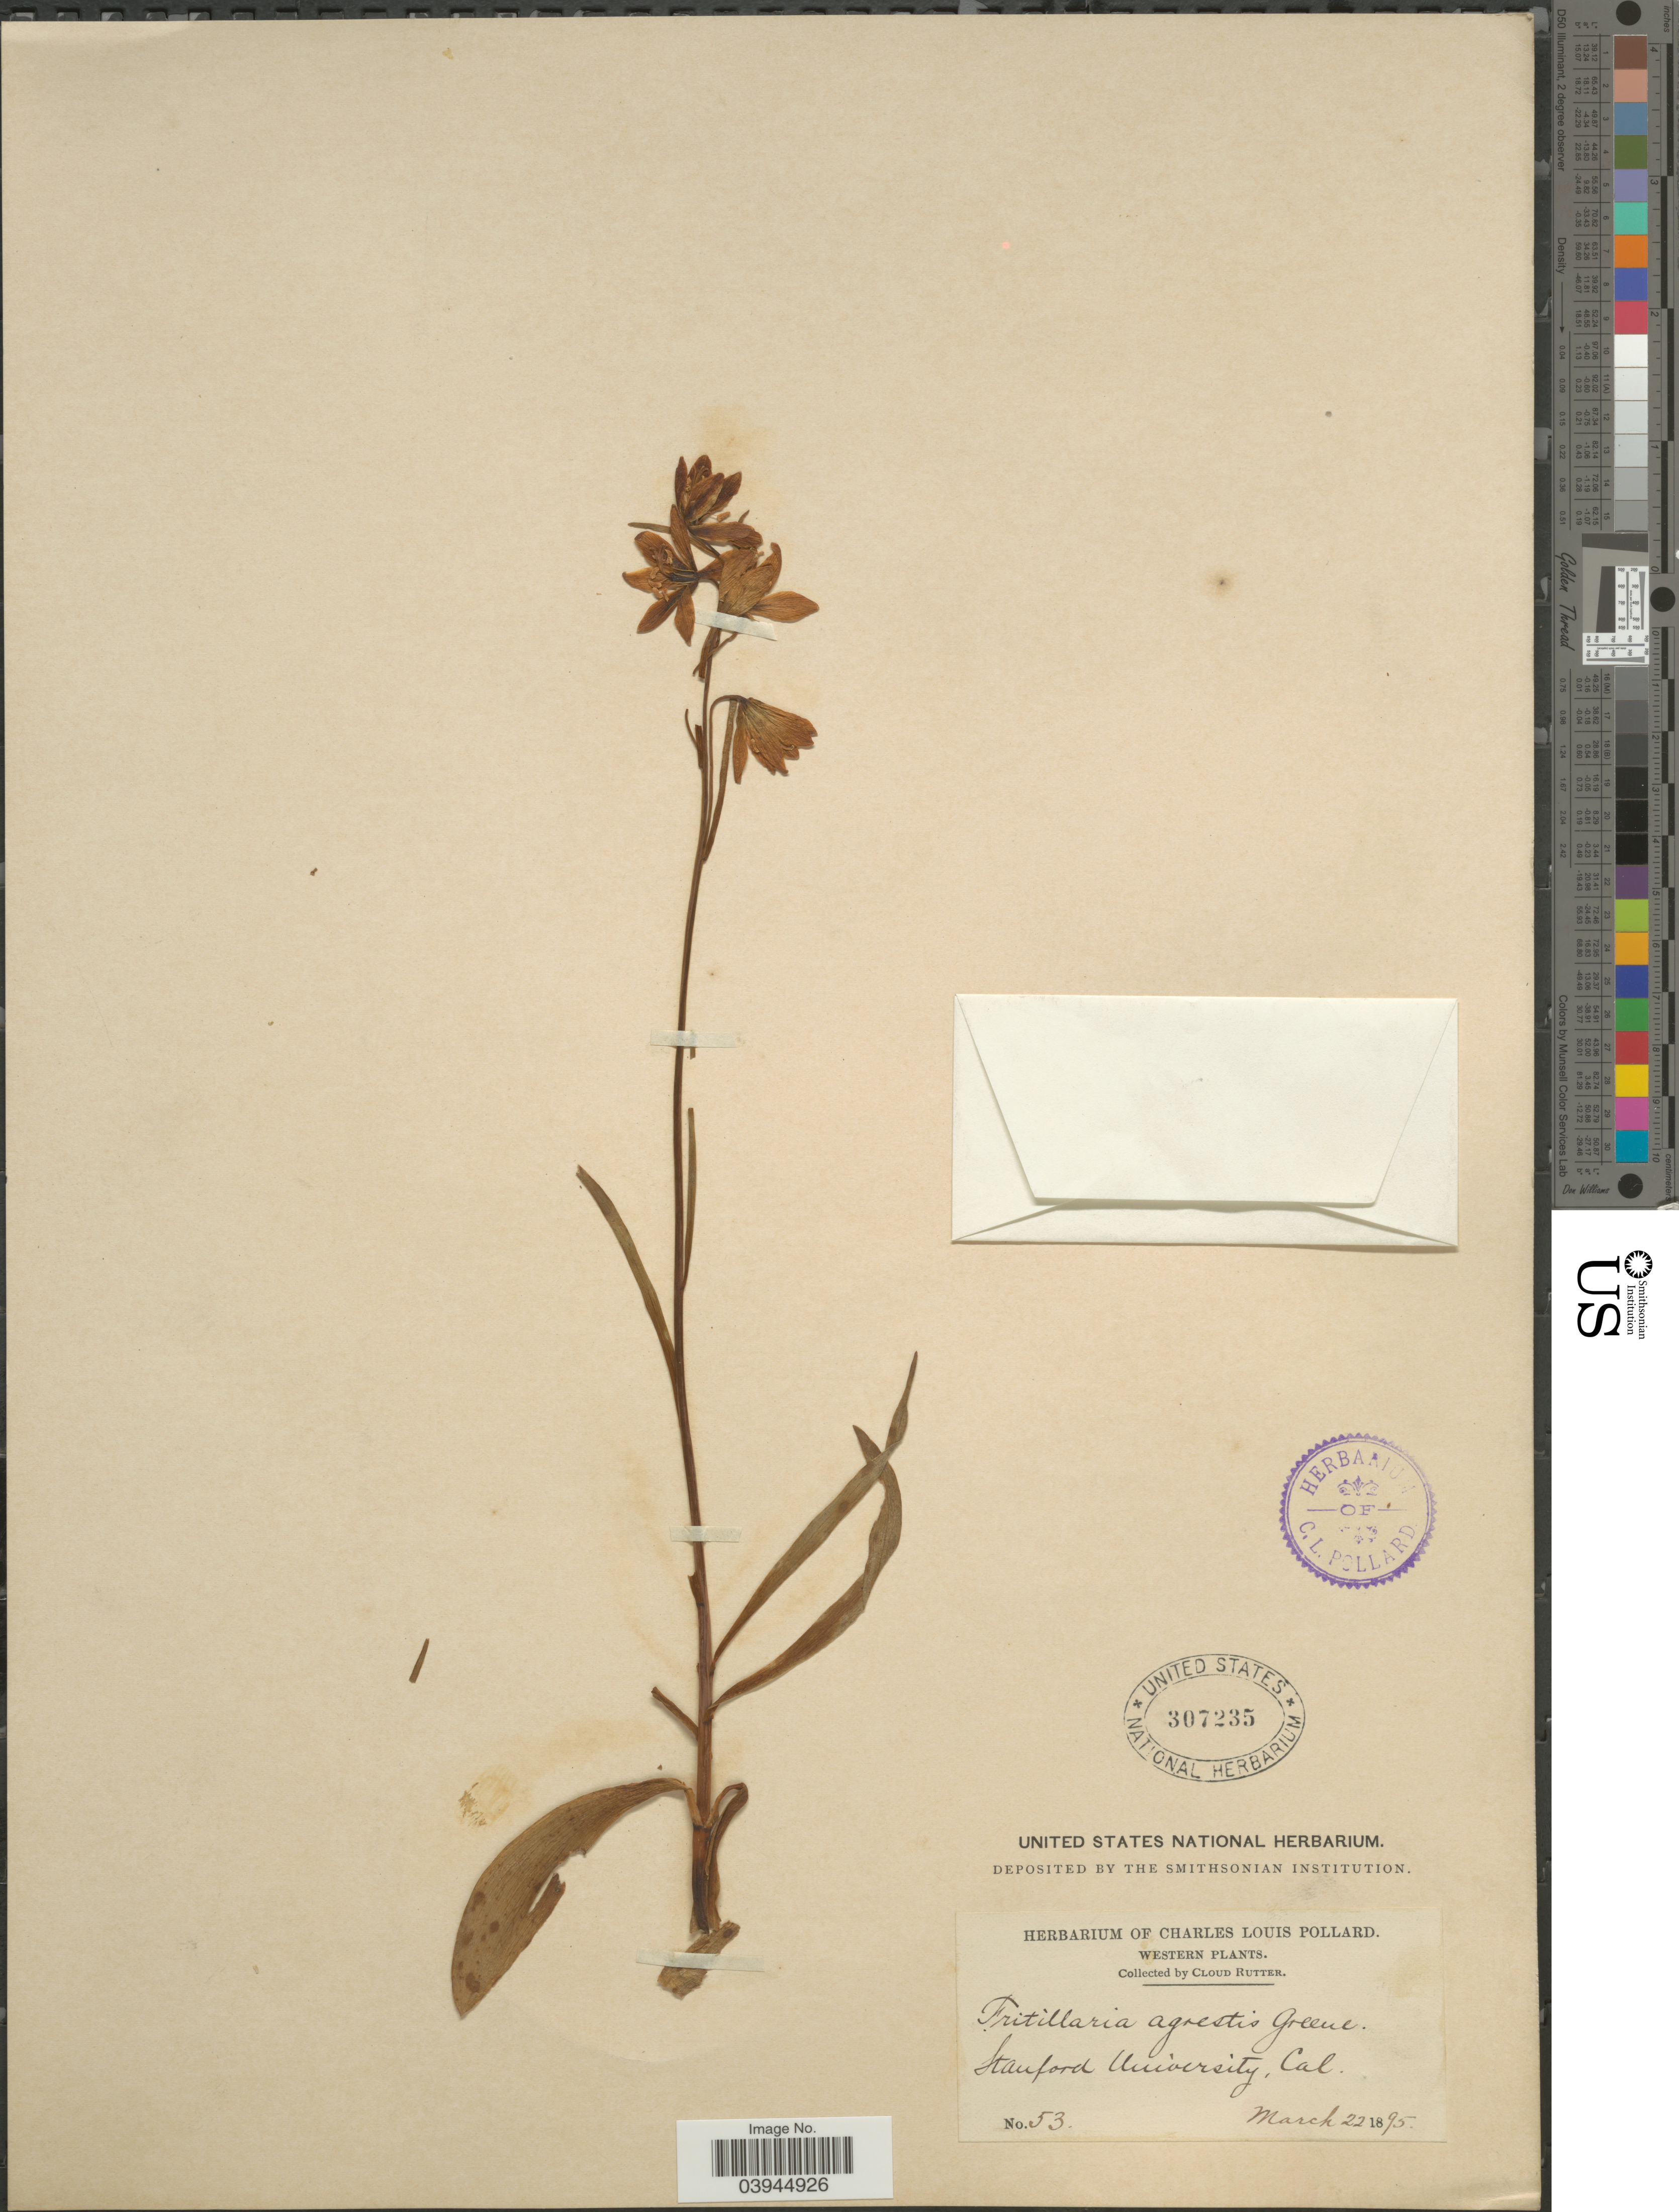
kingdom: Plantae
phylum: Tracheophyta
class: Liliopsida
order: Liliales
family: Liliaceae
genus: Fritillaria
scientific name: Fritillaria agrestis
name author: Greene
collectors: C. Rutter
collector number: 53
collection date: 1895-03-22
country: United States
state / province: California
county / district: Santa Clara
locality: Western. Stanford University.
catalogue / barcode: US 307235